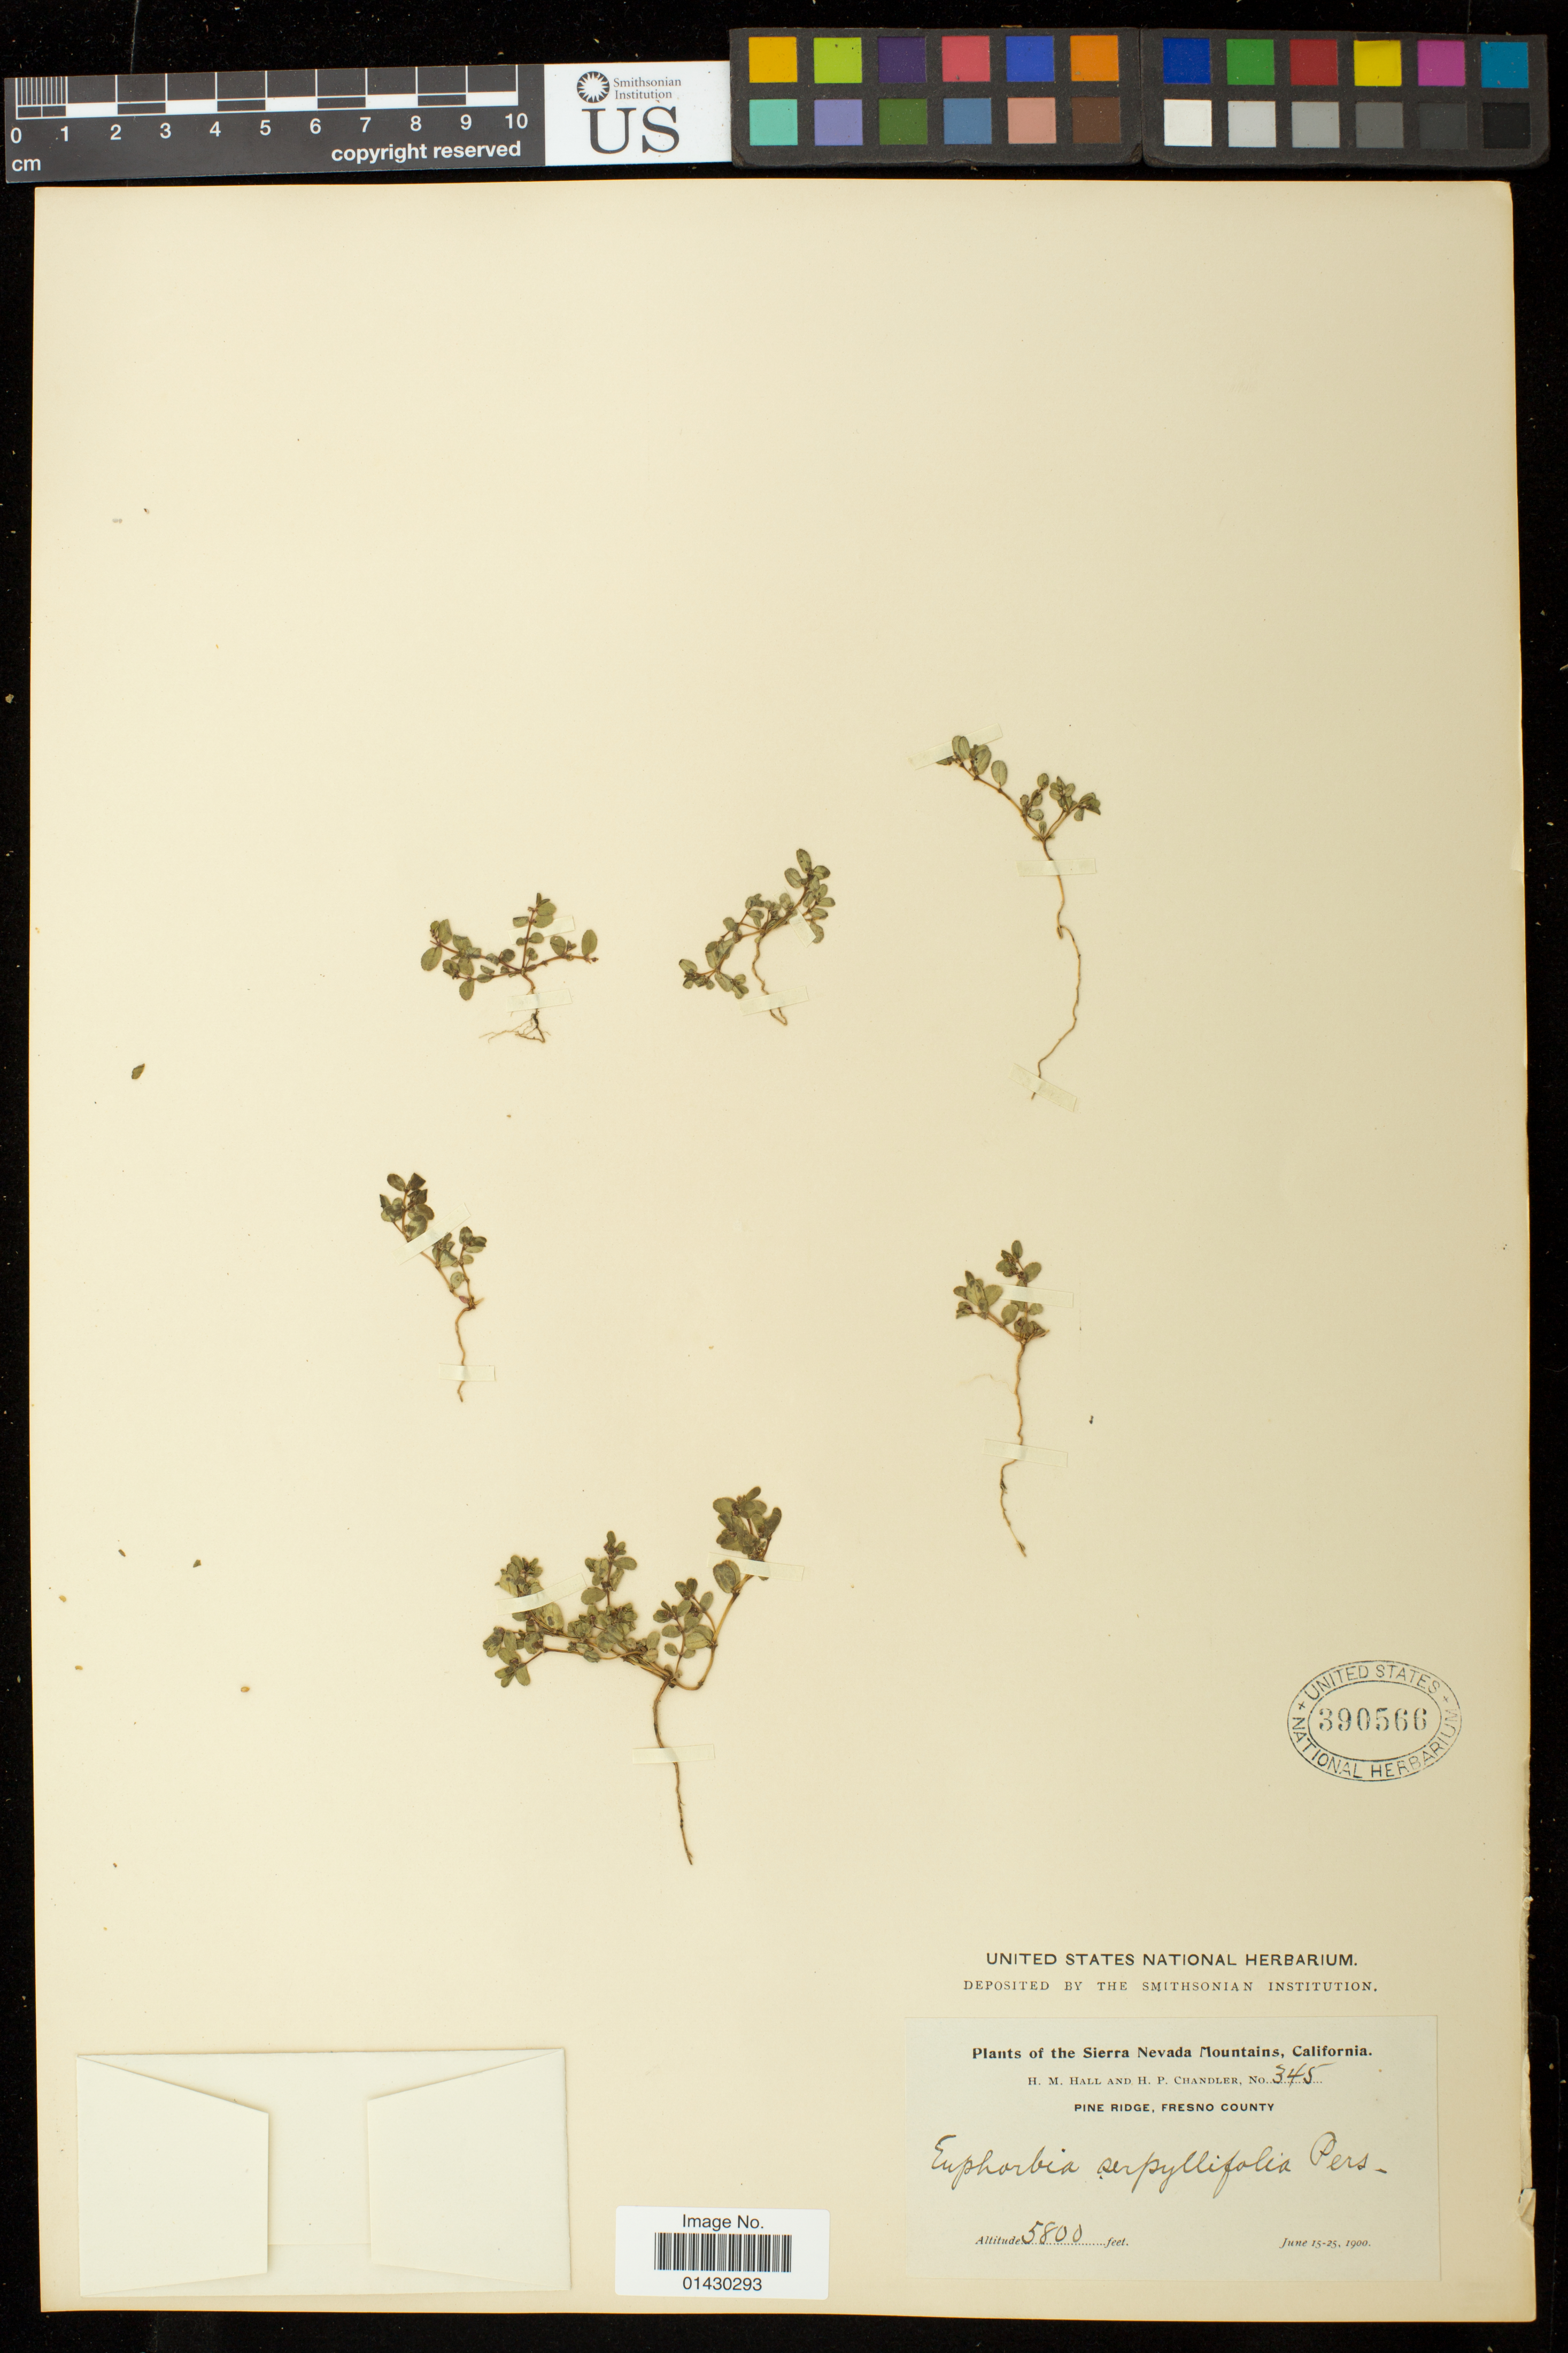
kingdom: Plantae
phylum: Tracheophyta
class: Magnoliopsida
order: Malpighiales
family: Euphorbiaceae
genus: Euphorbia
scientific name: Euphorbia serpillifolia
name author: Pers.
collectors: H. M. Hall & H. Chandler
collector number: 345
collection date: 1900-06-15/1900-06-25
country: United States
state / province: California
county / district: Fresno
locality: Sierra Nevada Mountains, Pine Ridge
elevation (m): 1768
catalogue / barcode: US 390566